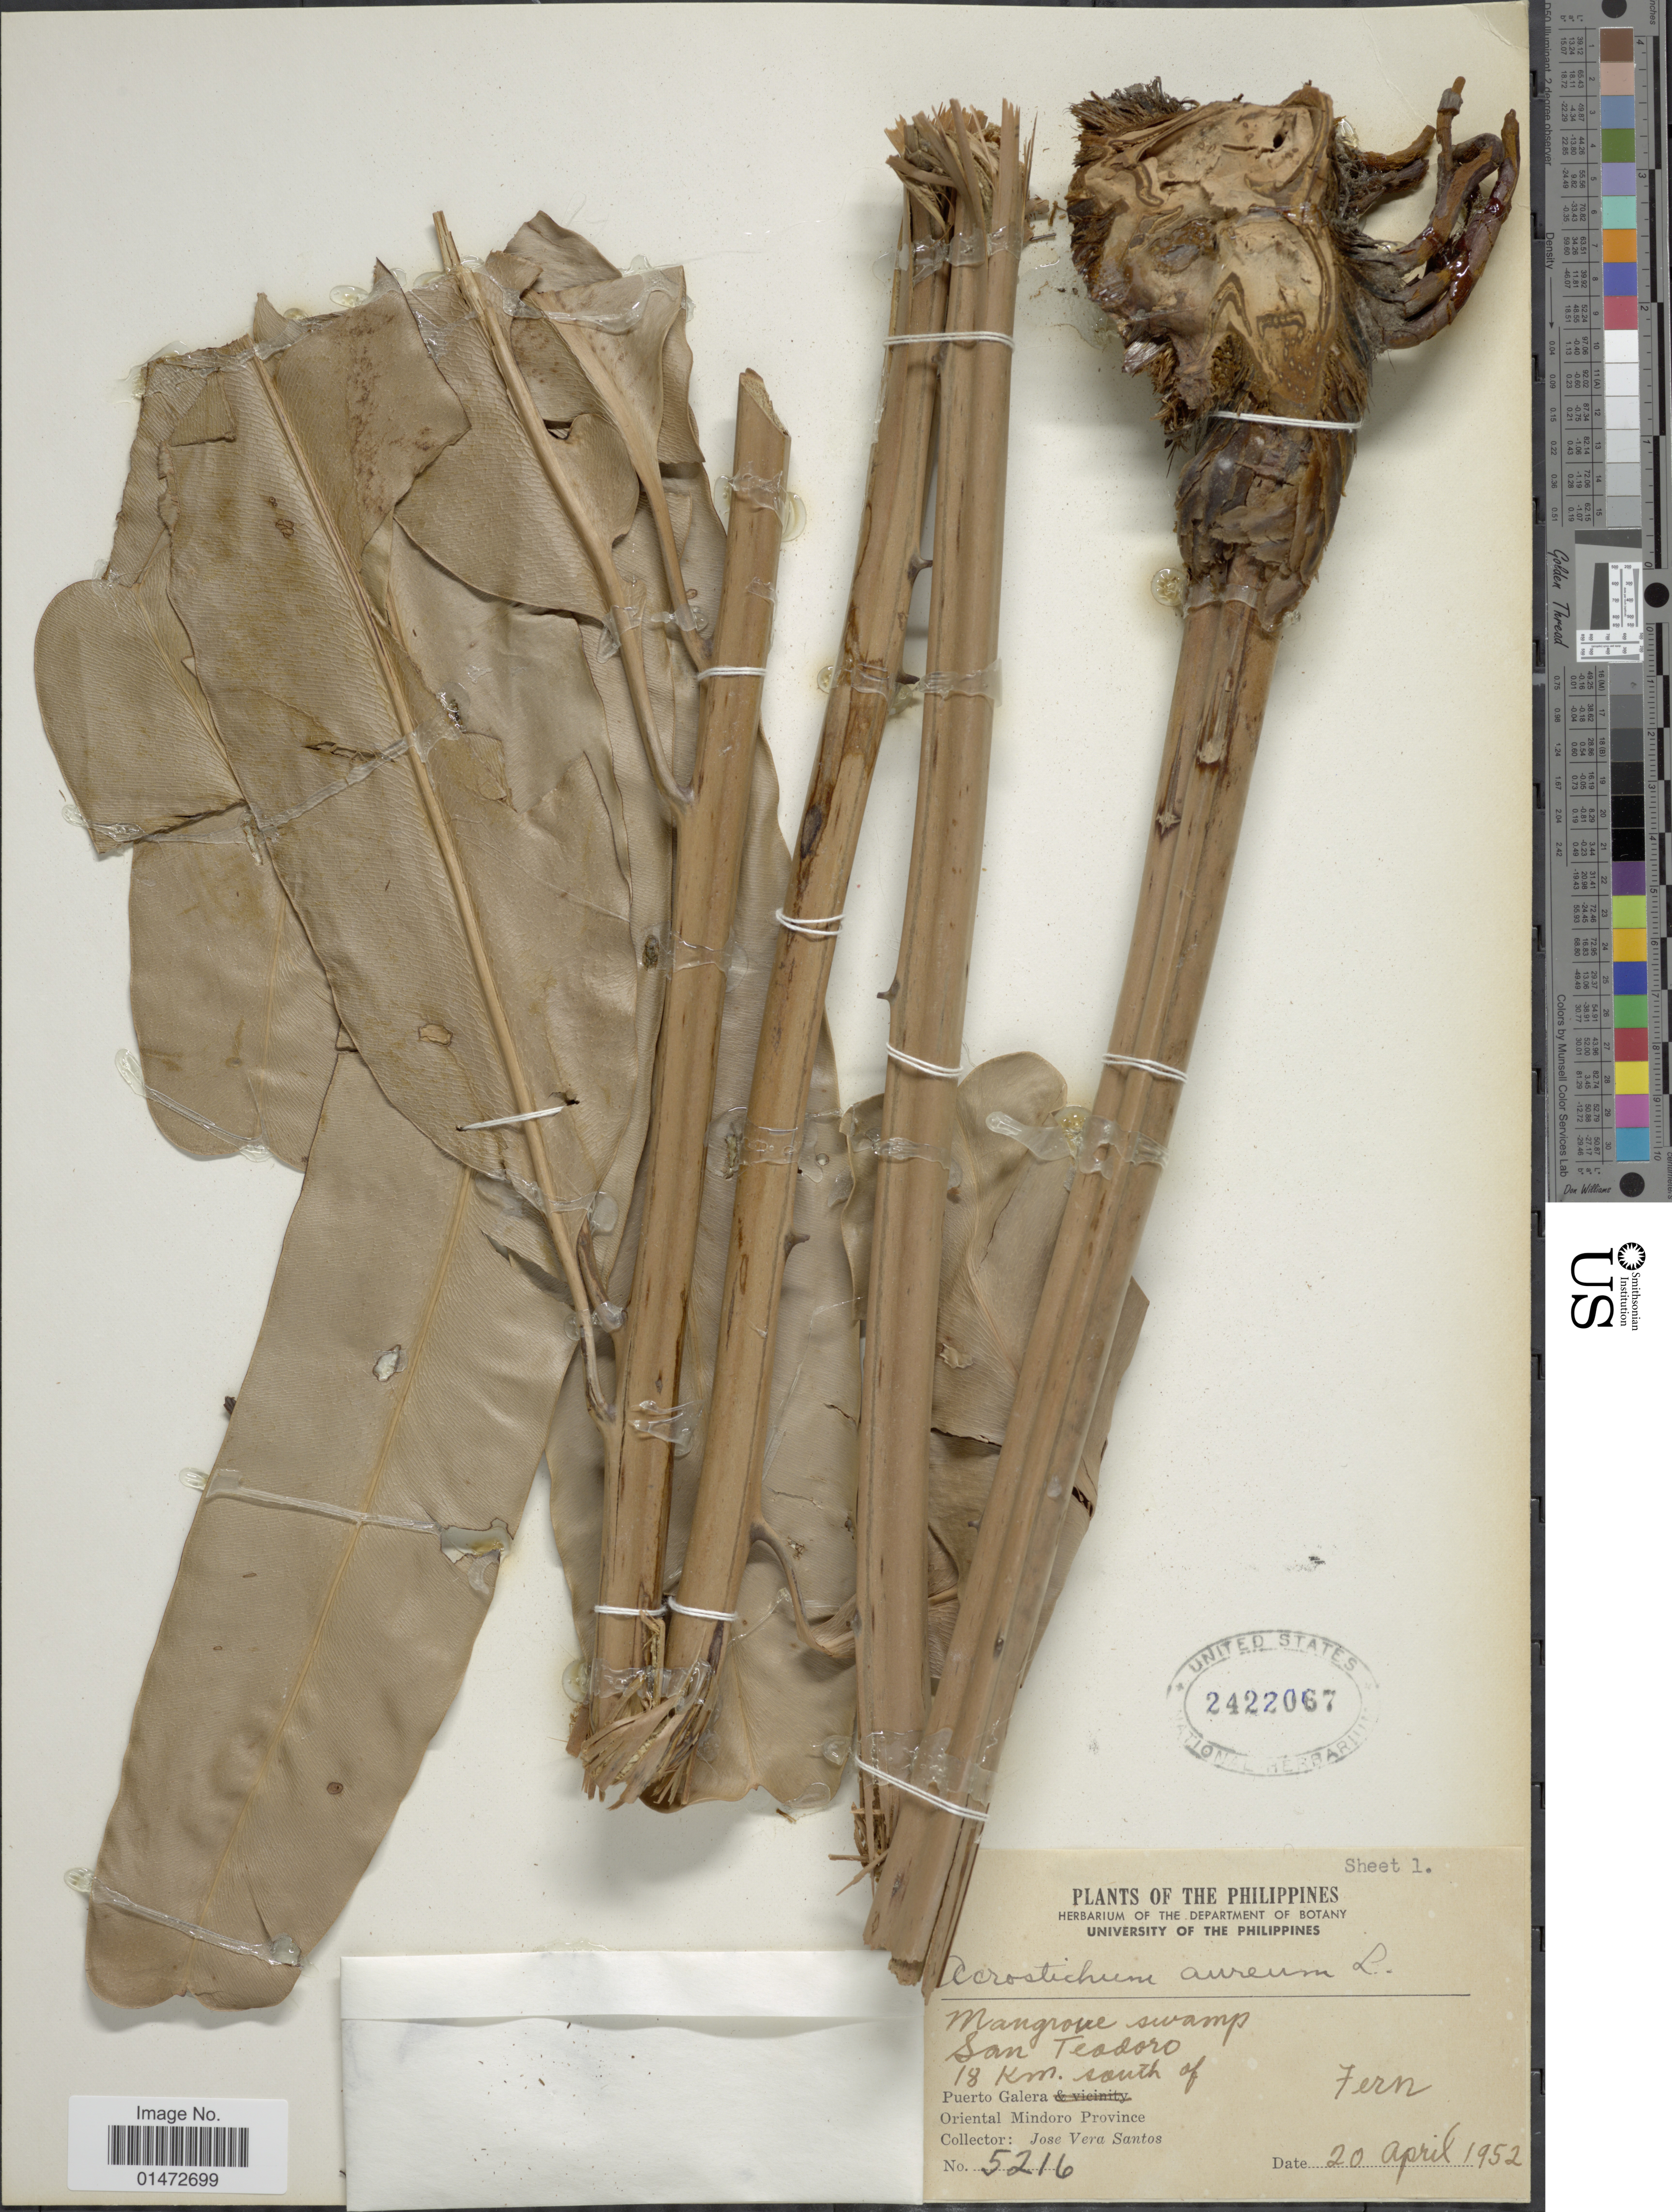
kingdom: Plantae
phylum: Tracheophyta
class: Polypodiopsida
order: Polypodiales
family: Pteridaceae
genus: Acrostichum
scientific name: Acrostichum aureum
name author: L.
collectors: J. V. Santos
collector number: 5216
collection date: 1952-04-20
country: Philippines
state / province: Mimaropa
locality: Mangrove swamp, San Teodoro, 18 km. south of Puerto Galera, Oriental Mindoro Province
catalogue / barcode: US 2422067